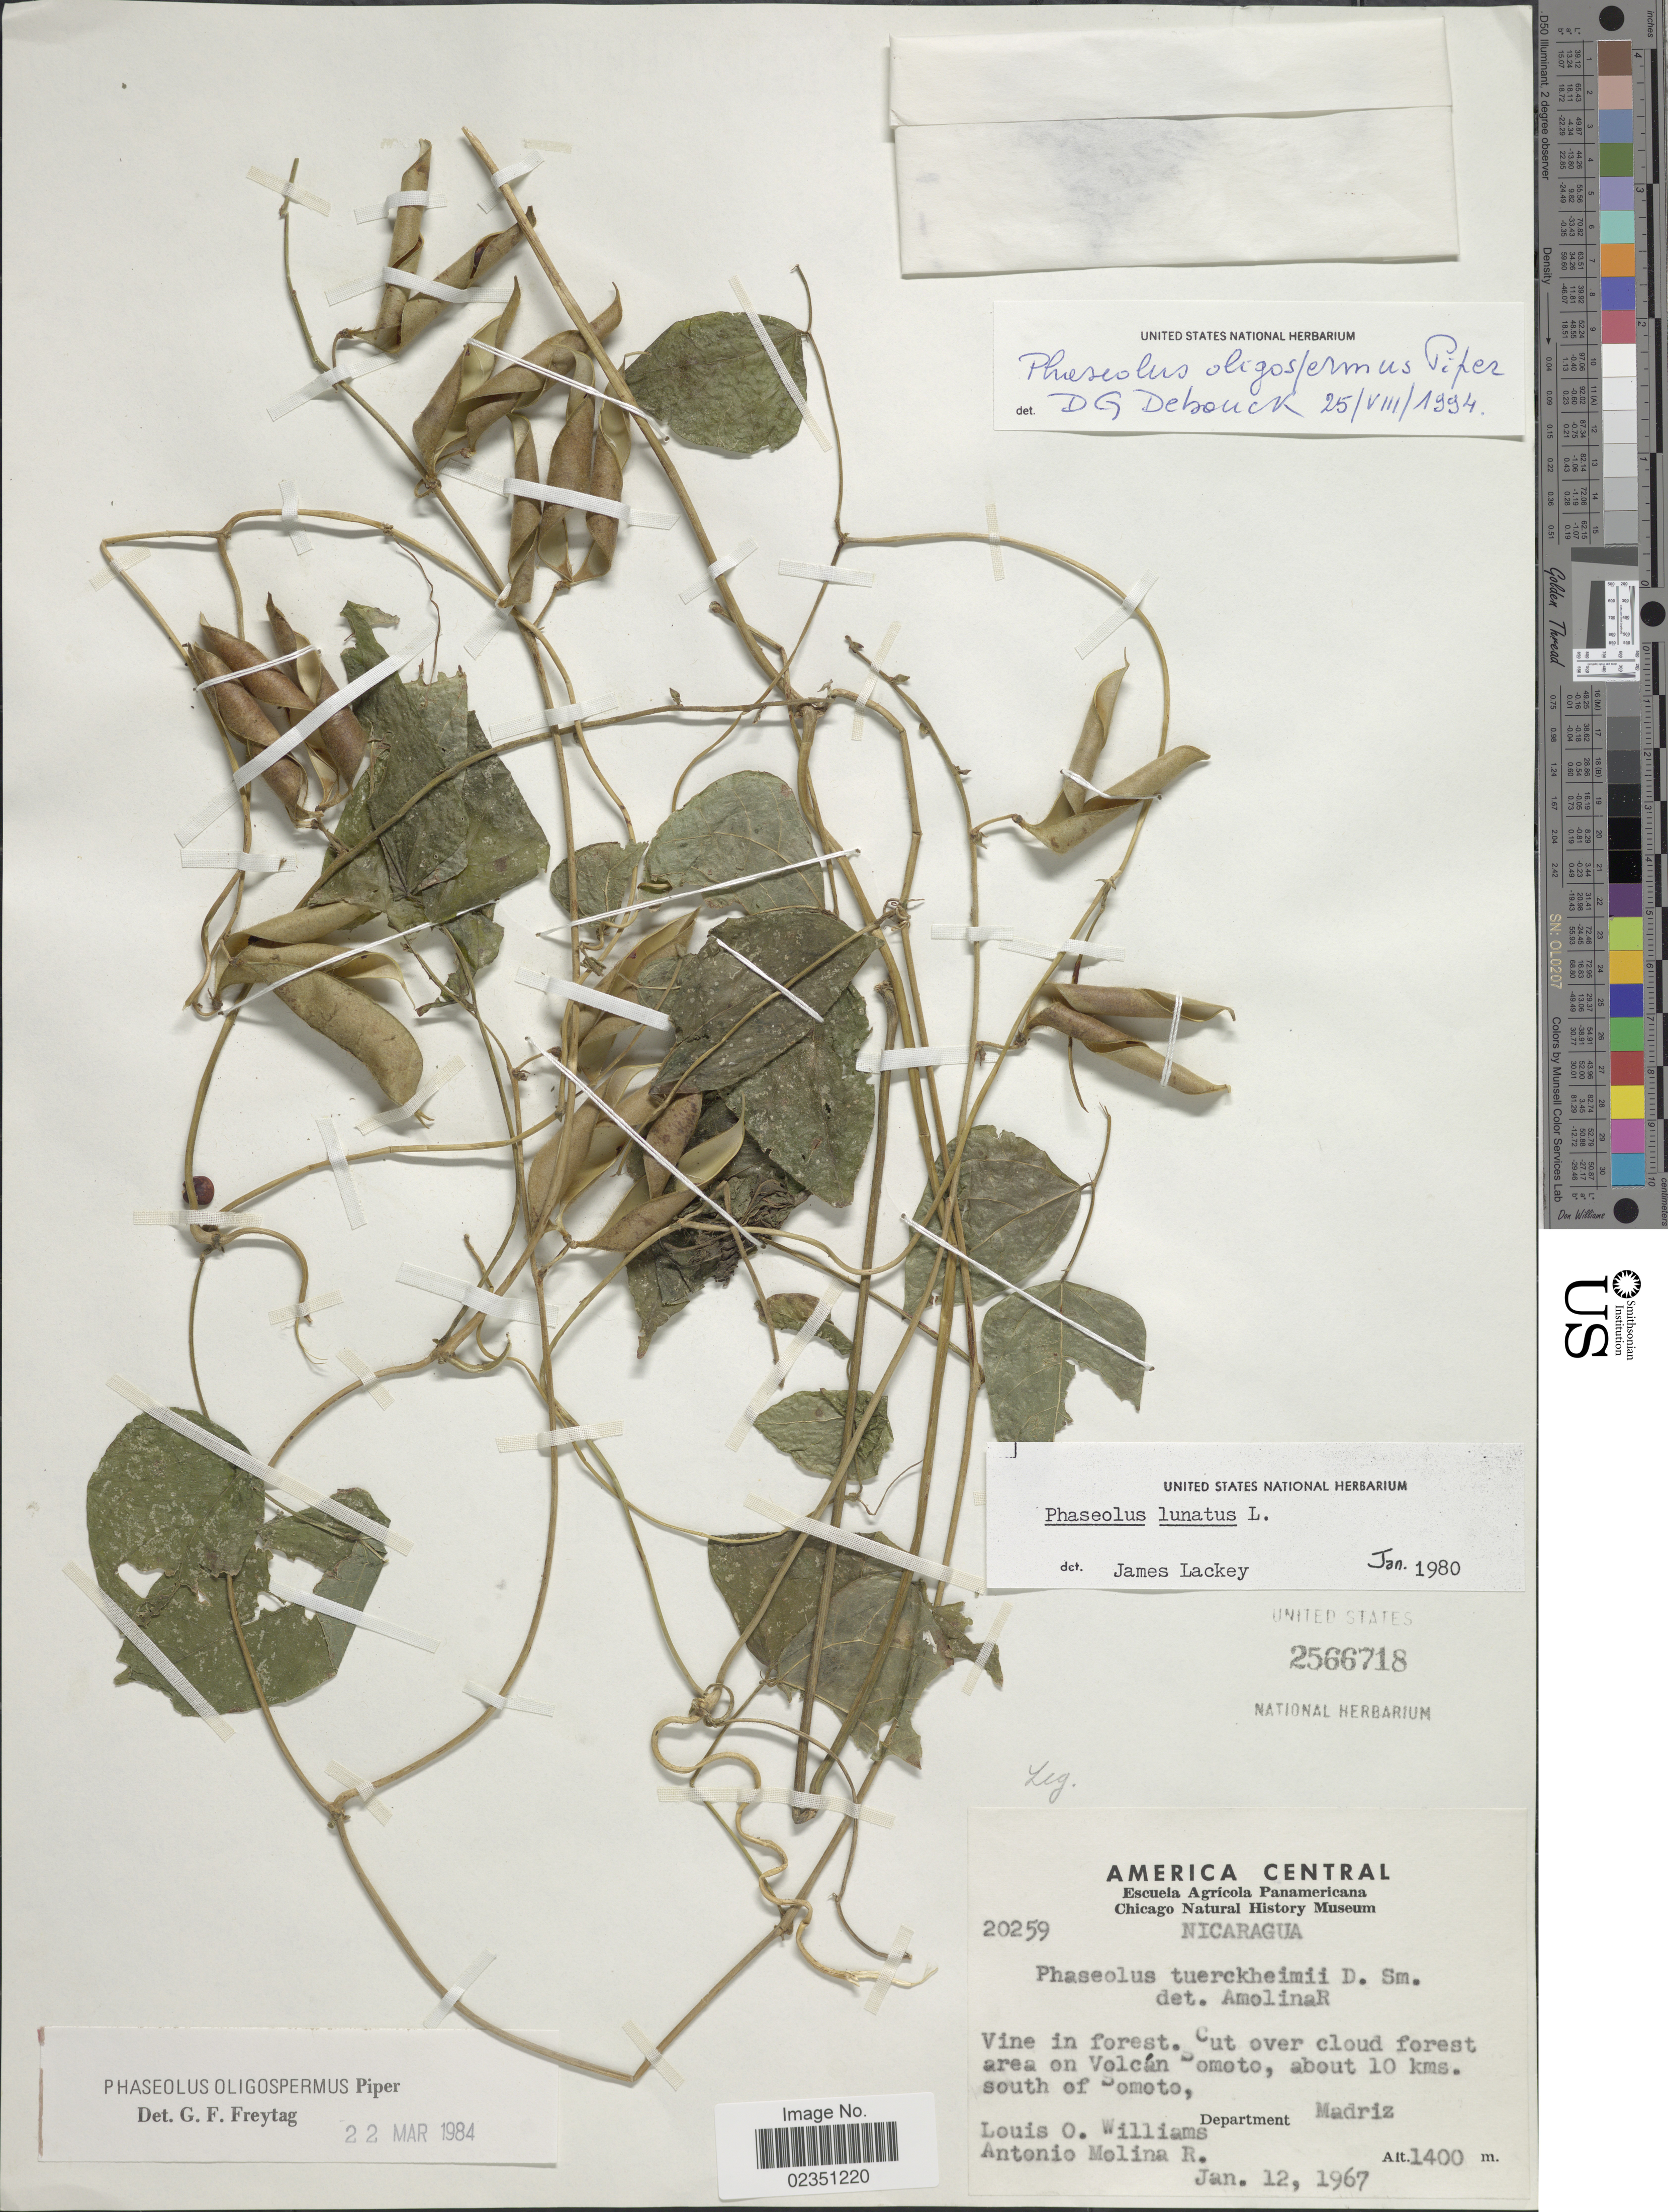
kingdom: Plantae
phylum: Tracheophyta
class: Magnoliopsida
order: Fabales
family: Fabaceae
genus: Phaseolus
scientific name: Phaseolus oligospermus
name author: Piper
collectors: L. O. Williams & A. Molina R.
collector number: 20259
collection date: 1967-01-12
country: Nicaragua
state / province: Madriz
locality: Cut over cloud forest area on Volcan Somoto, about 10 kms. south of Somoto. Department Madriz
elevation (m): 1400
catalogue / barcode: US 2566718